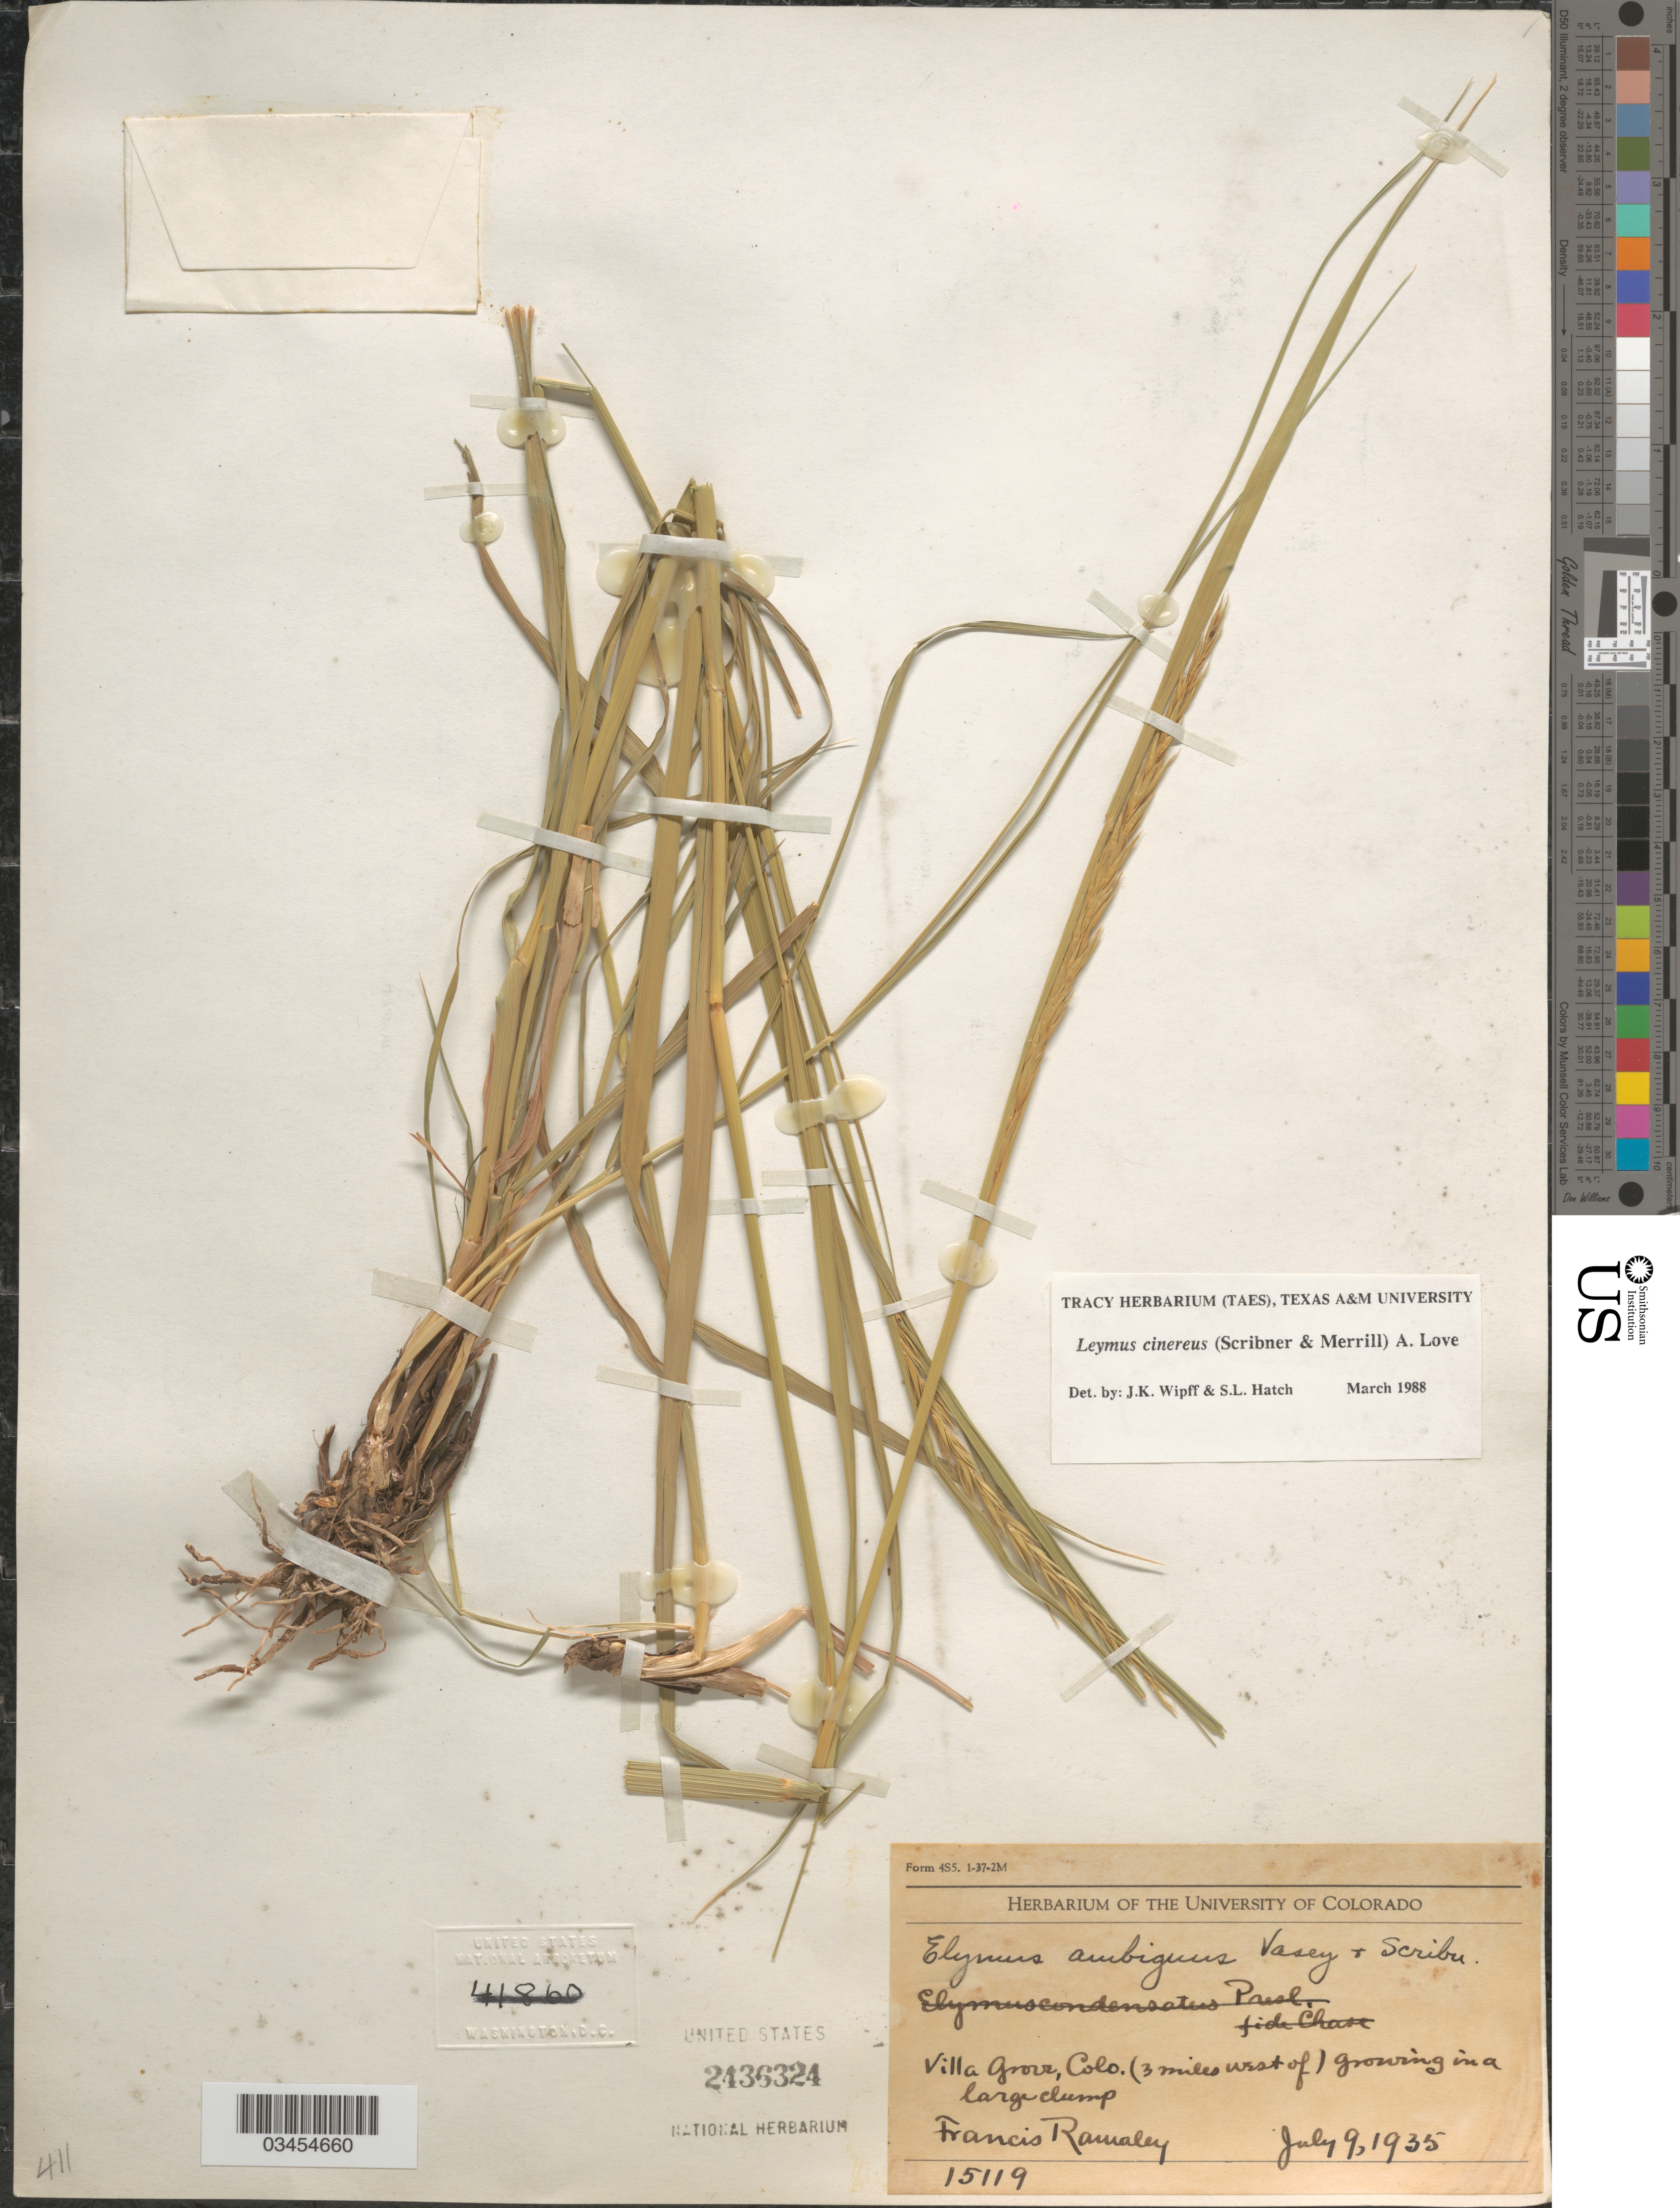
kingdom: Plantae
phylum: Tracheophyta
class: Liliopsida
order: Poales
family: Poaceae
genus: Leymus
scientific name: Leymus cinereus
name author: (Scribn. & Merr.) Á. Löve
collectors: F. Ramaley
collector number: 15119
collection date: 1935-07-09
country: United States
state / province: Colorado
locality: Villa Grove, (3 miles west of).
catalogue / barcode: US 2436324